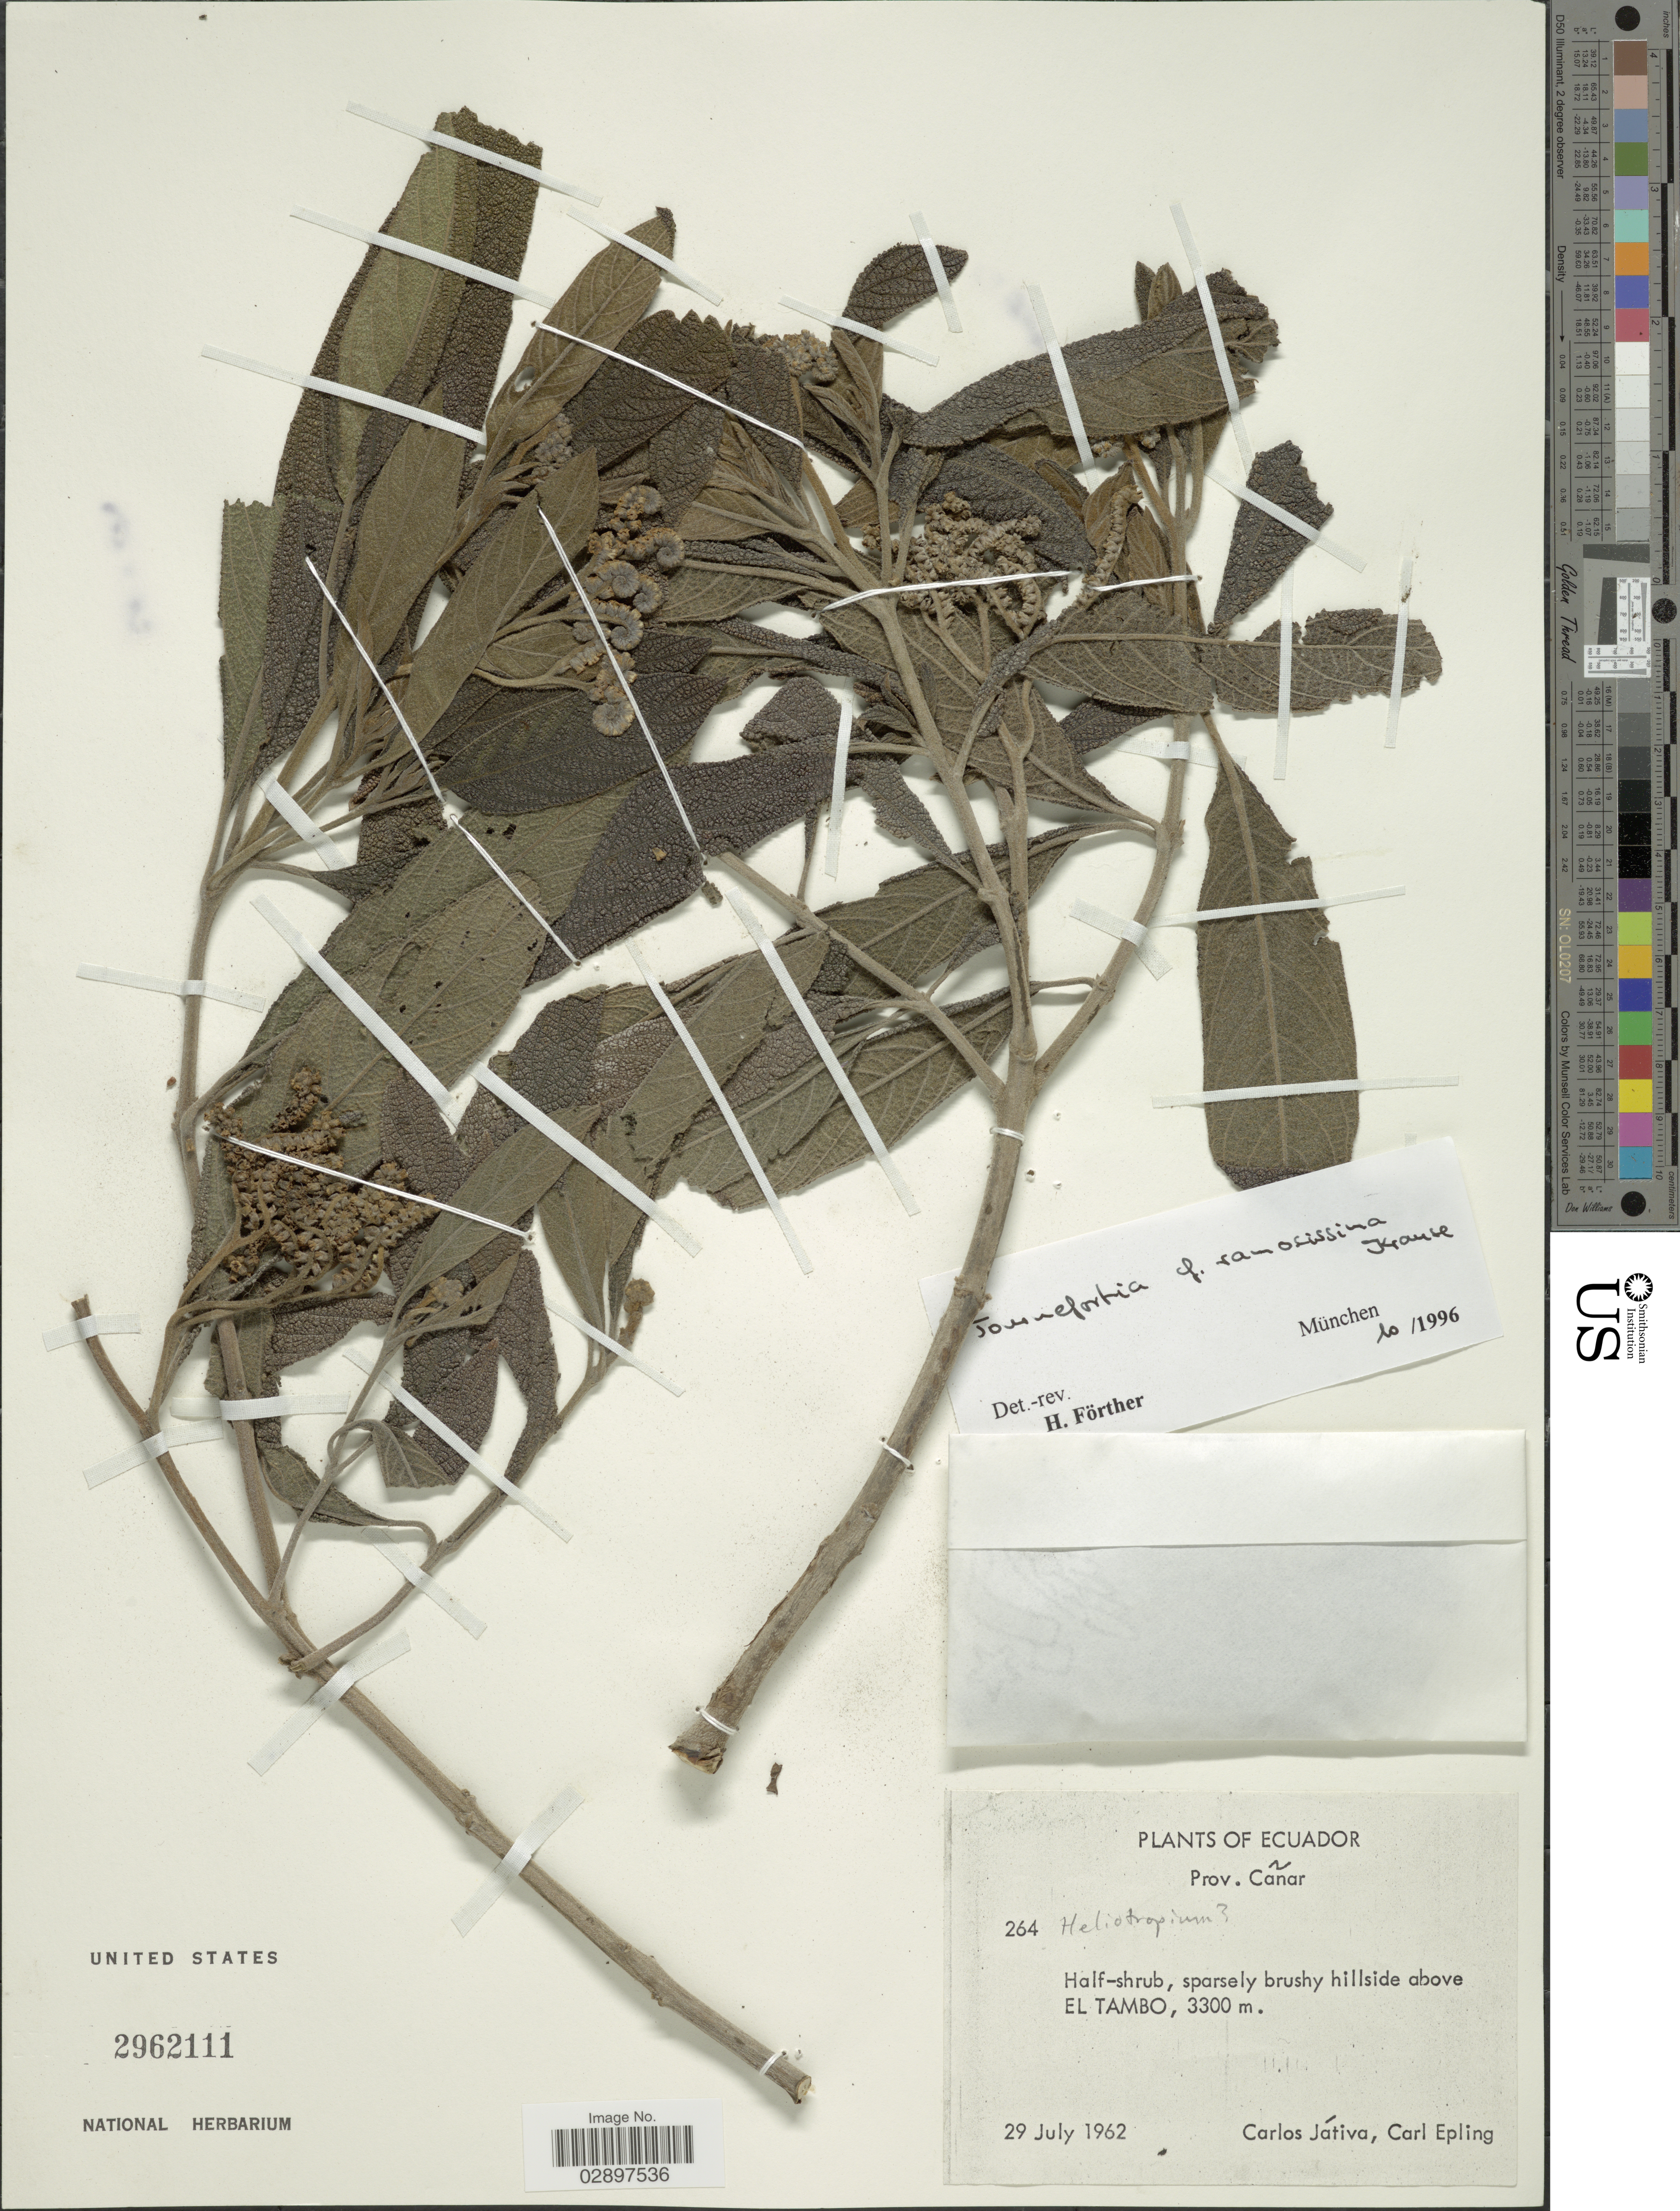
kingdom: Plantae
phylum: Tracheophyta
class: Magnoliopsida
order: Boraginales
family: Heliotropiaceae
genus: Tournefortia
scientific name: Tournefortia ramosissima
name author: K. Krause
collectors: C. D. Játiva & C. C. Epling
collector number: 264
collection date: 1962-07-29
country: Ecuador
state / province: Cañar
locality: Hillside above El Tambo.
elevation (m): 3300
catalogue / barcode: US 2962111